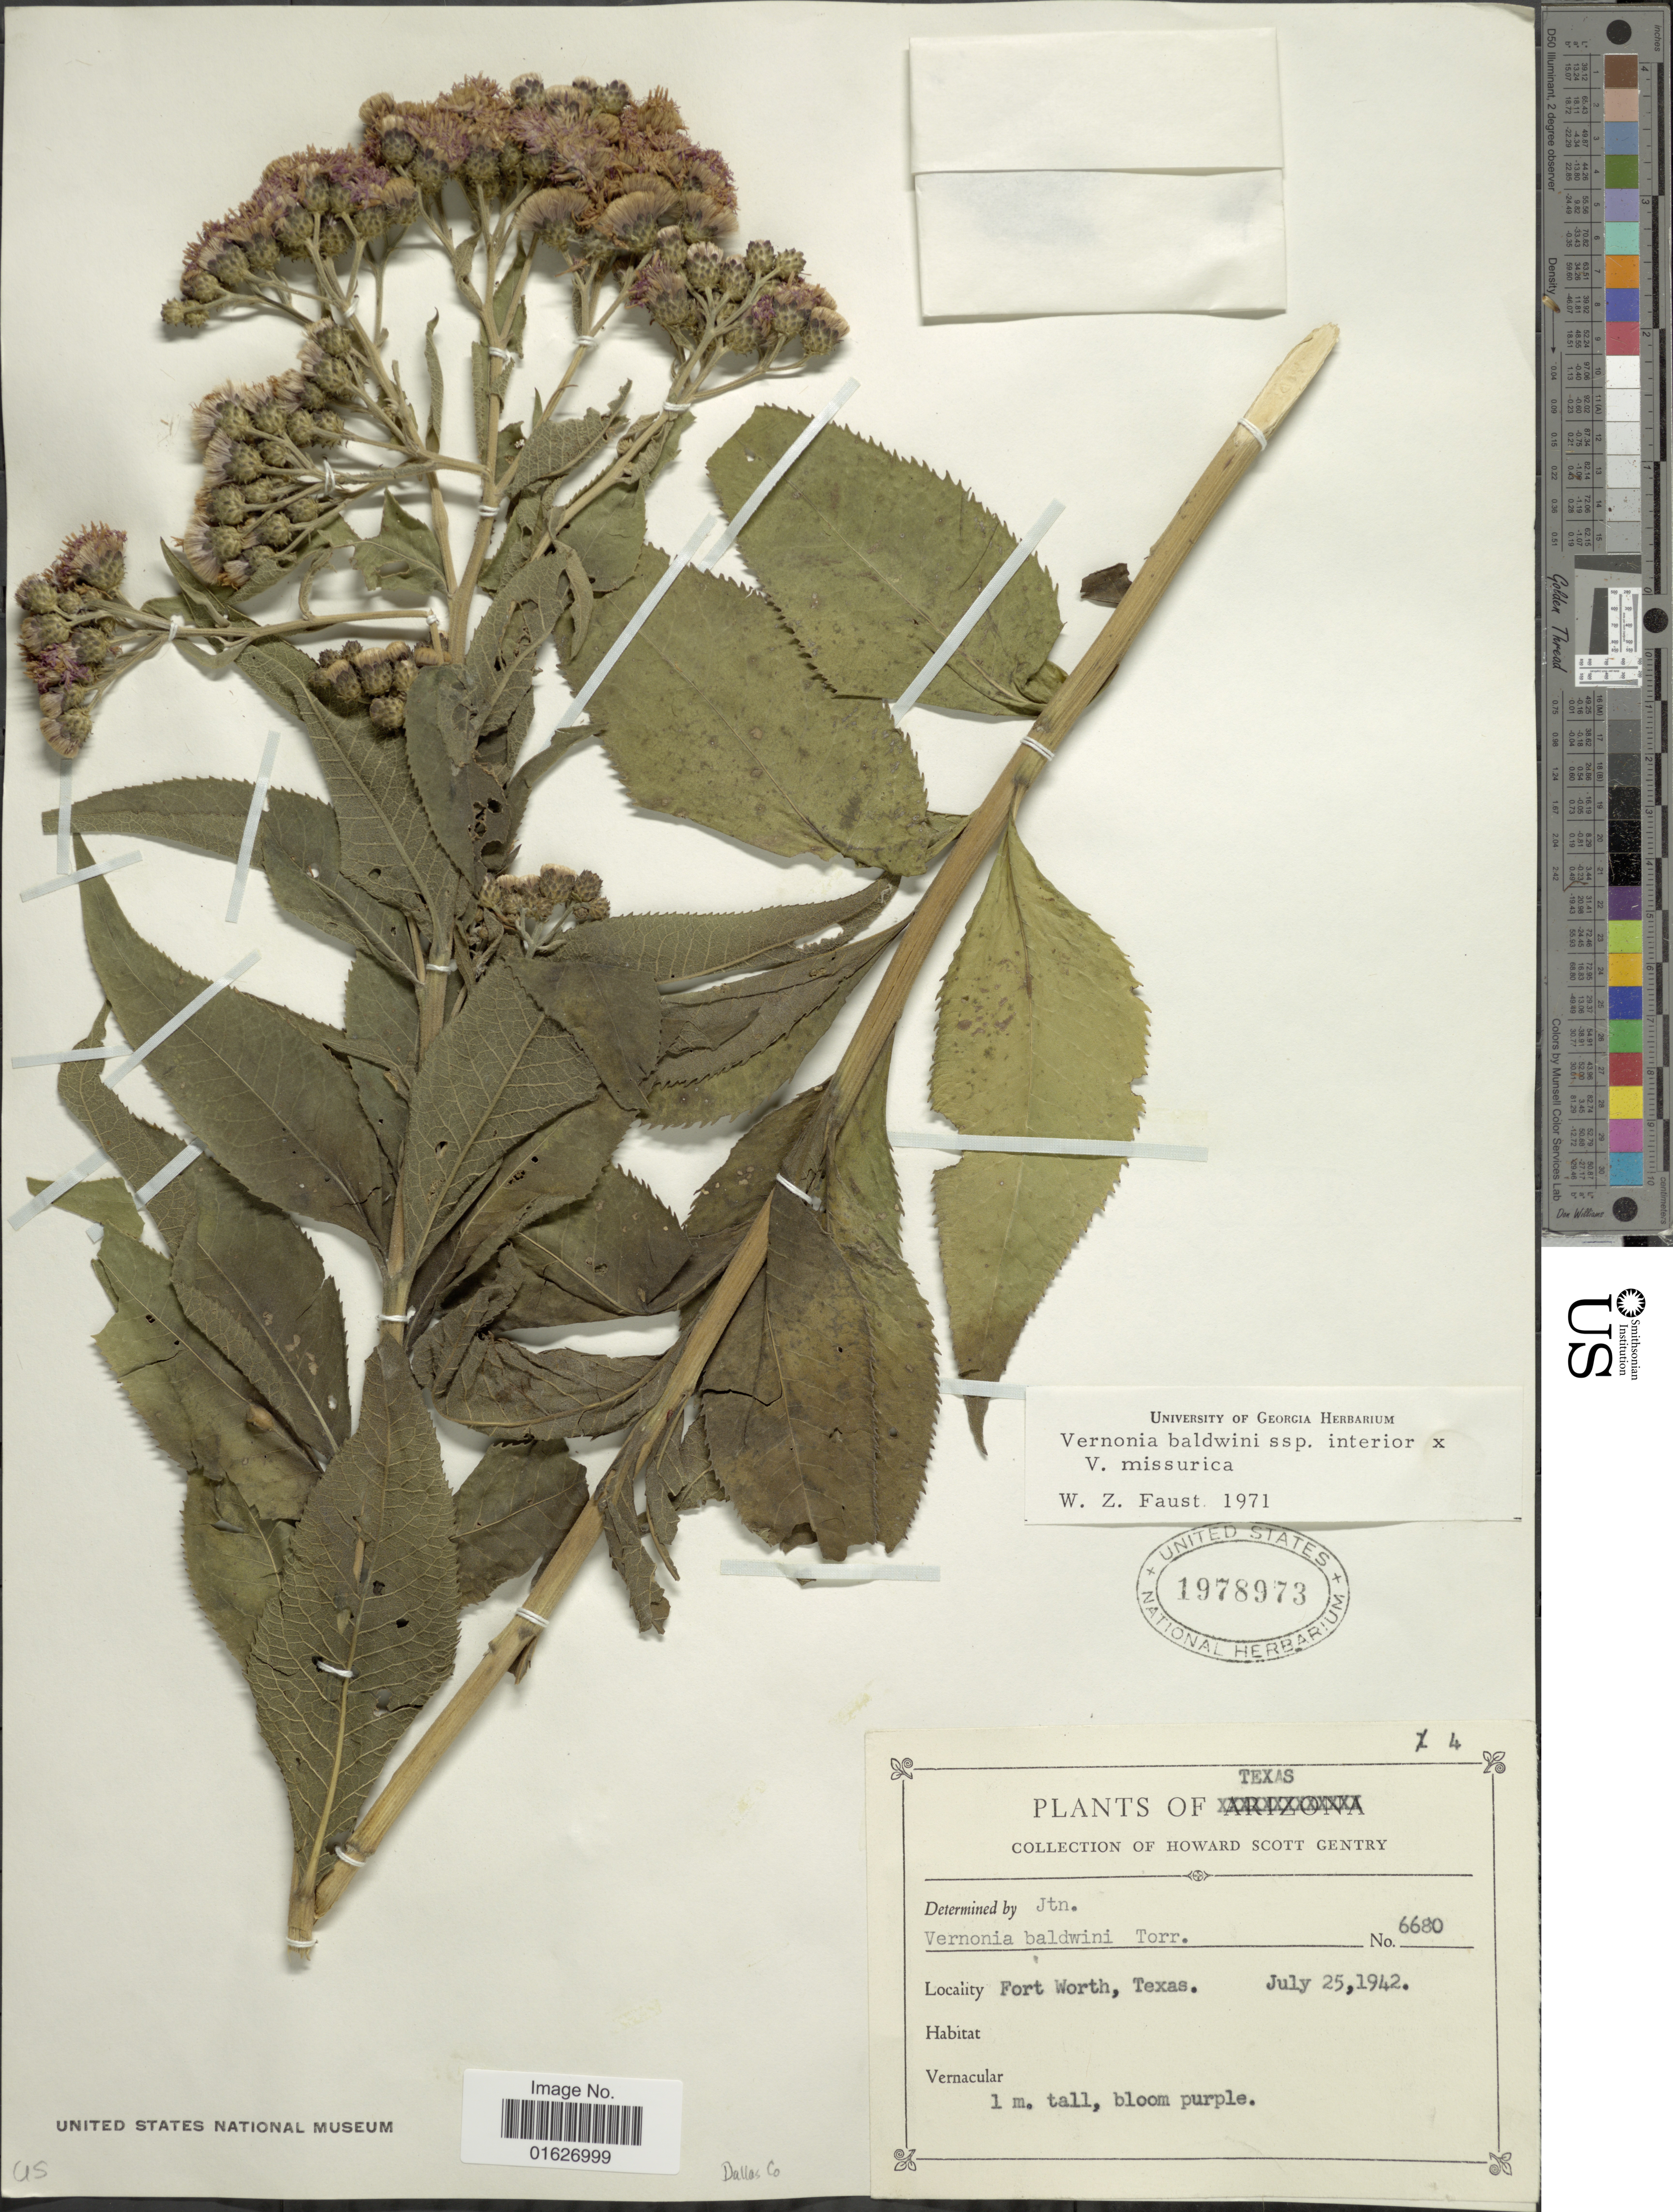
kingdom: Plantae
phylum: Tracheophyta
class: Magnoliopsida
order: Asterales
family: Asteraceae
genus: Vernonia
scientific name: Vernonia baldwinii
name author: Torr.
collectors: H. S. Gentry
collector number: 6680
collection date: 1942-07-25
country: United States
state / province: Texas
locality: Fort Worth.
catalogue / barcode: US 1978973